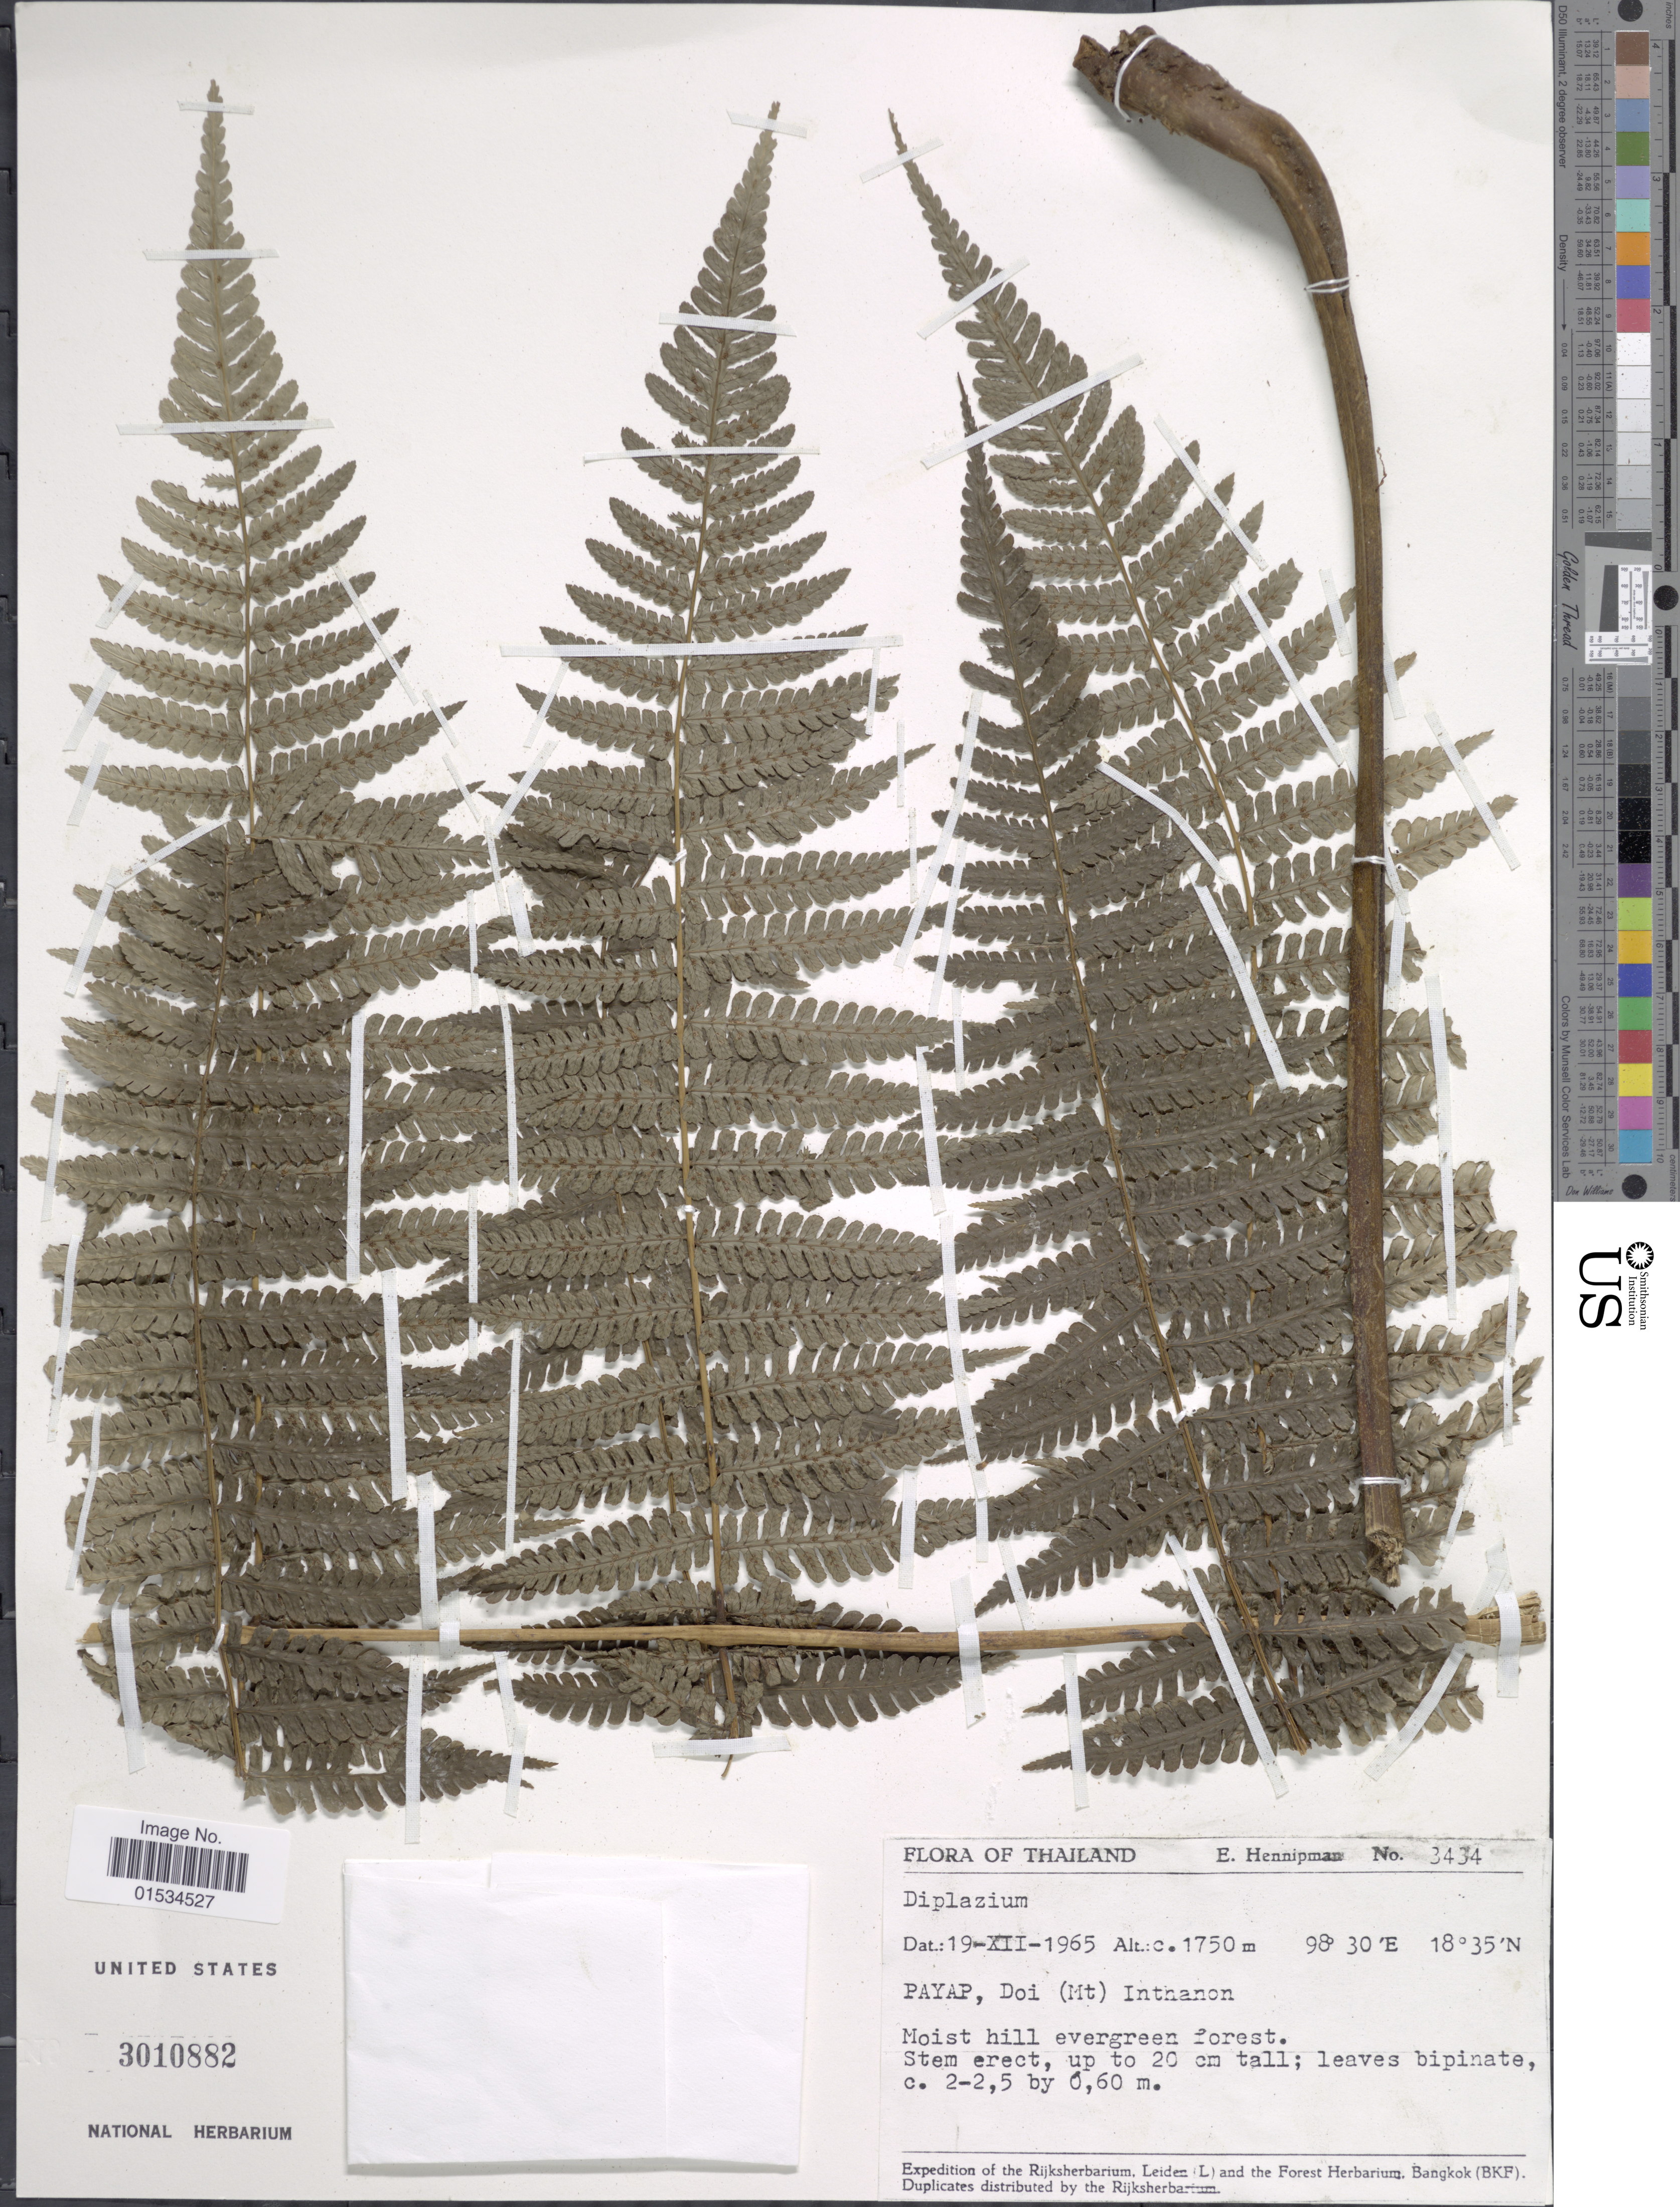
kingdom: Plantae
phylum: Tracheophyta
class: Polypodiopsida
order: Polypodiales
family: Athyriaceae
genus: Diplazium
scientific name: Diplazium sp.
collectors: E. Hennipman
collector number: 3434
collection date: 1965-12-19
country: Thailand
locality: Payap, Doi (Mt) Inthanon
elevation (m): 1750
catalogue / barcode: US 3010882